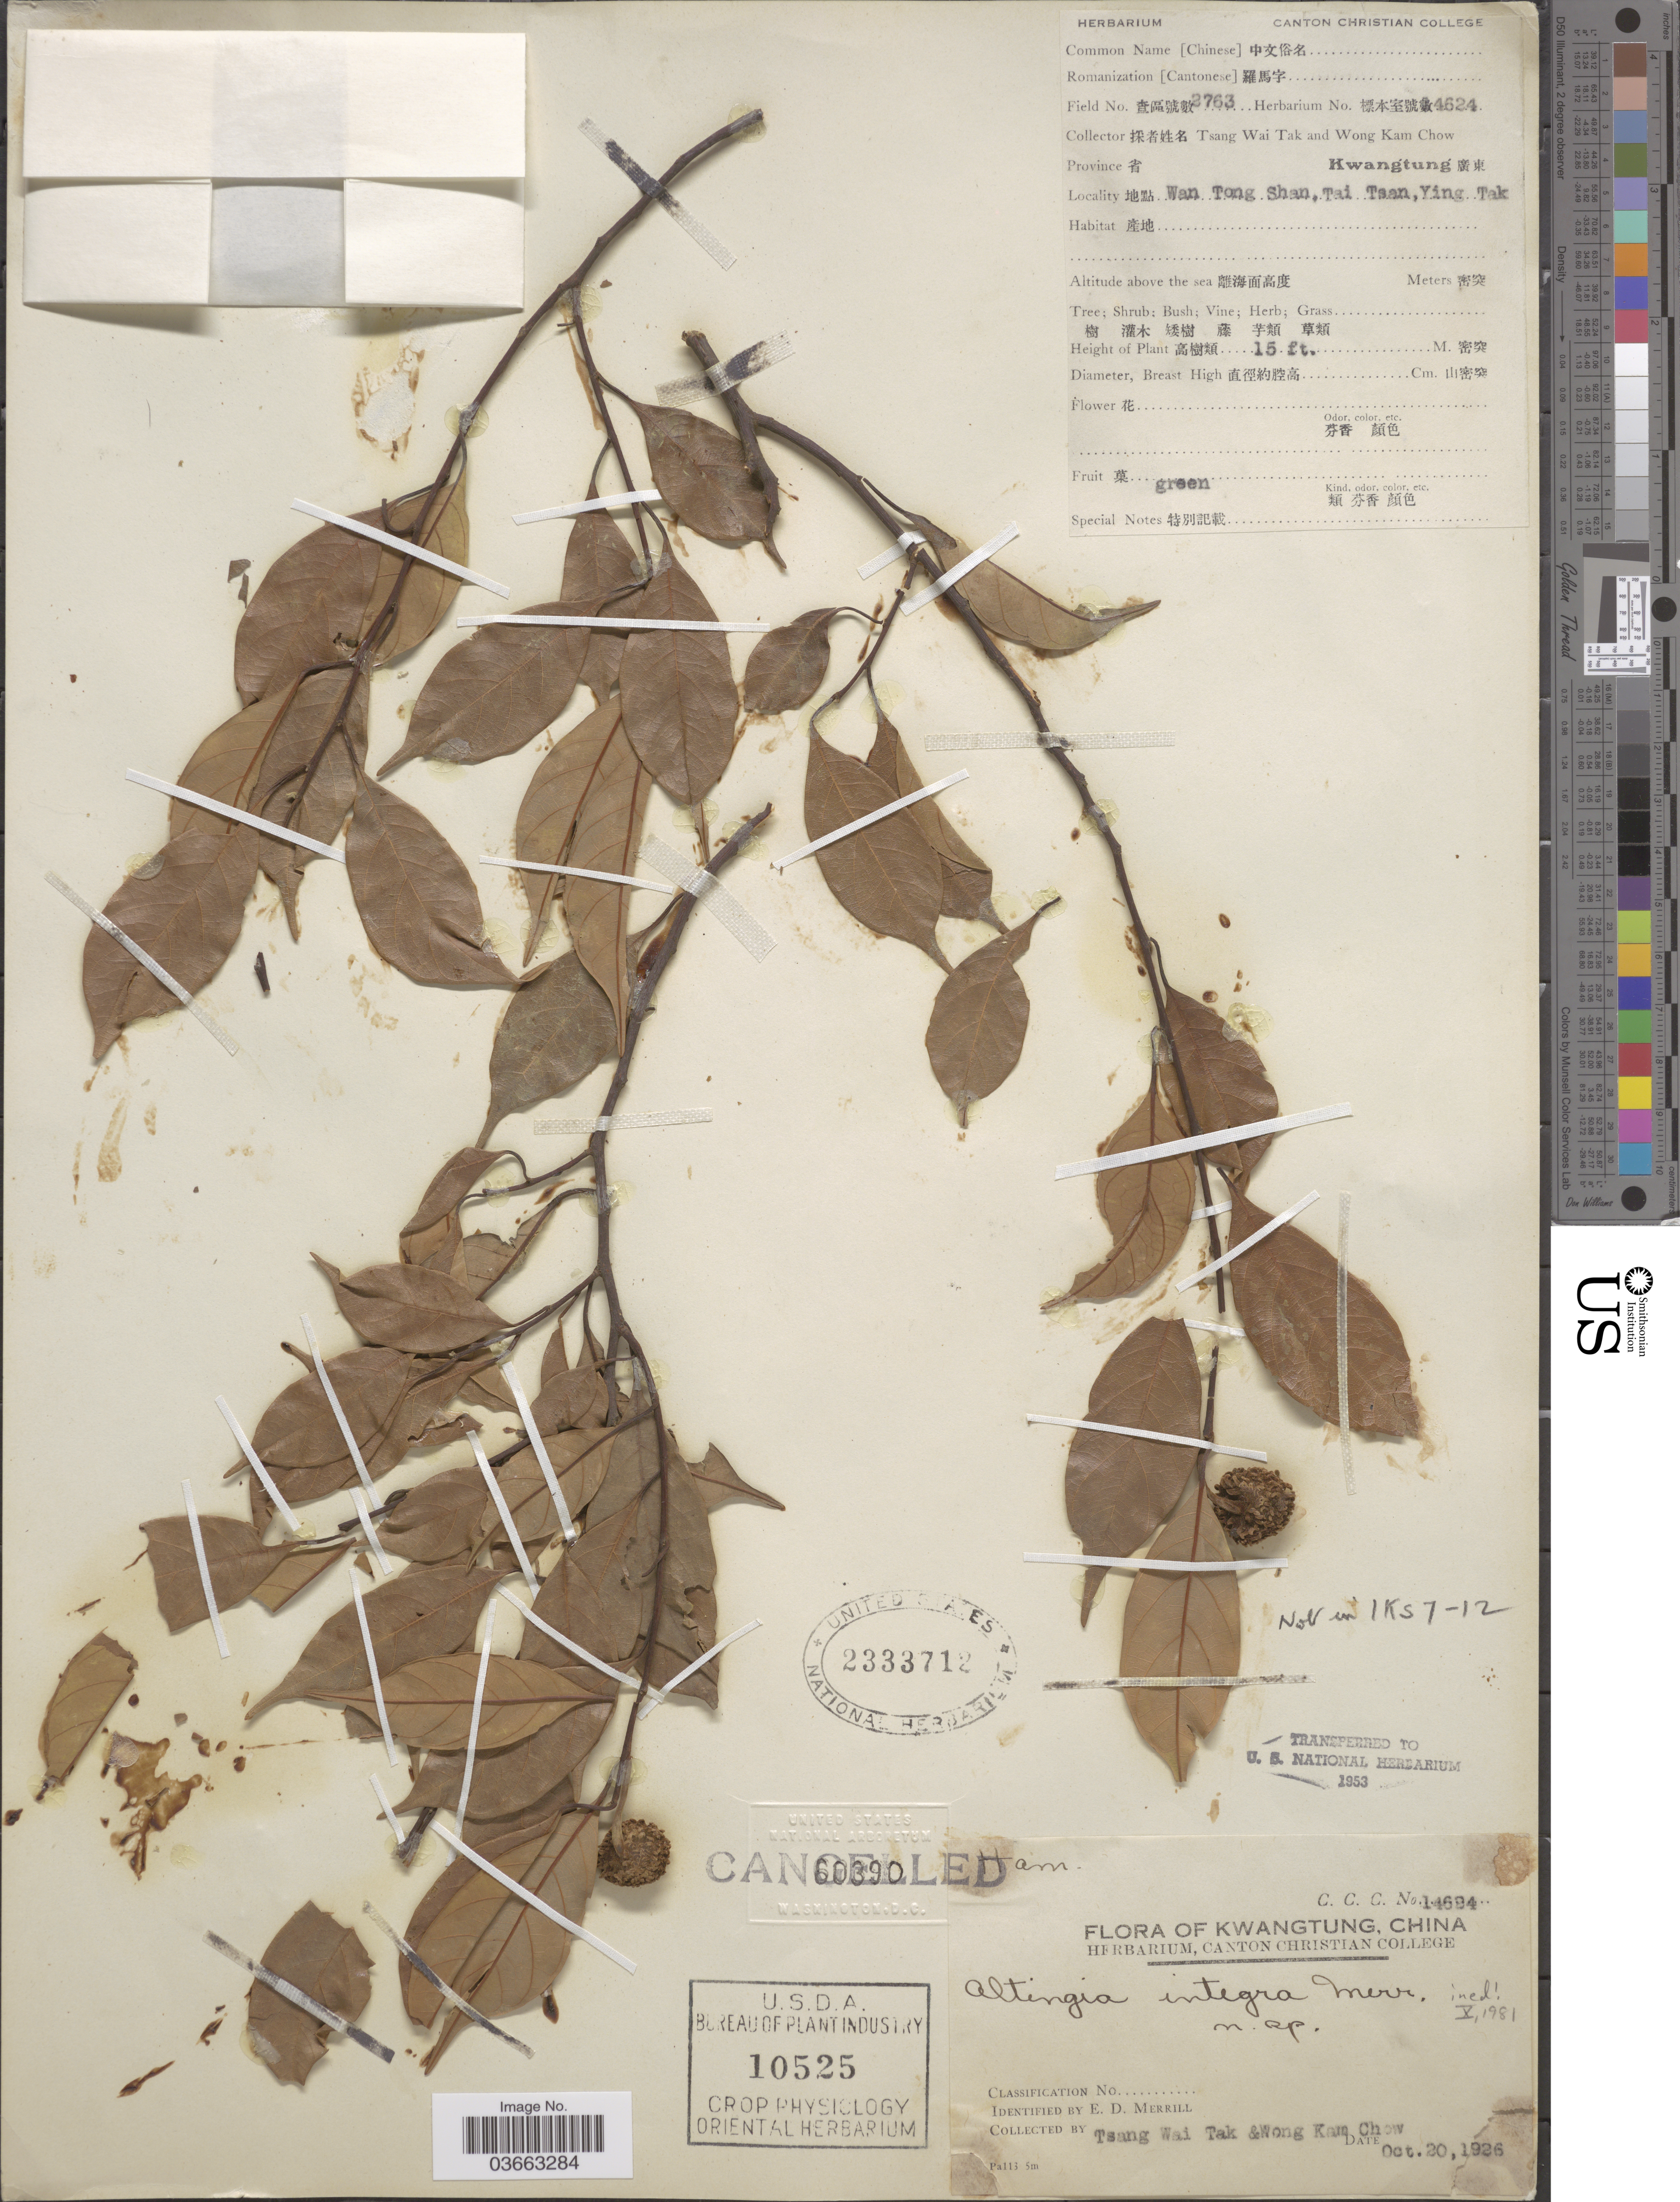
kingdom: Plantae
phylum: Tracheophyta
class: Magnoliopsida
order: Saxifragales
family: Altingiaceae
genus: Liquidambar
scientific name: Liquidambar chinensis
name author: Champ.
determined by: Strong, Mark T., (BOT), Smithsonian Institution - National Museum of Natural History (UNITED STATES)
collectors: W. T. Tsang & W. Chow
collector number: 2763/14624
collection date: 1926-10-20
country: China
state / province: Guangdong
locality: Province Kwangtung. Wan Tong Shan, Tai Tsan, Ying Tak.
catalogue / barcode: US 2333712